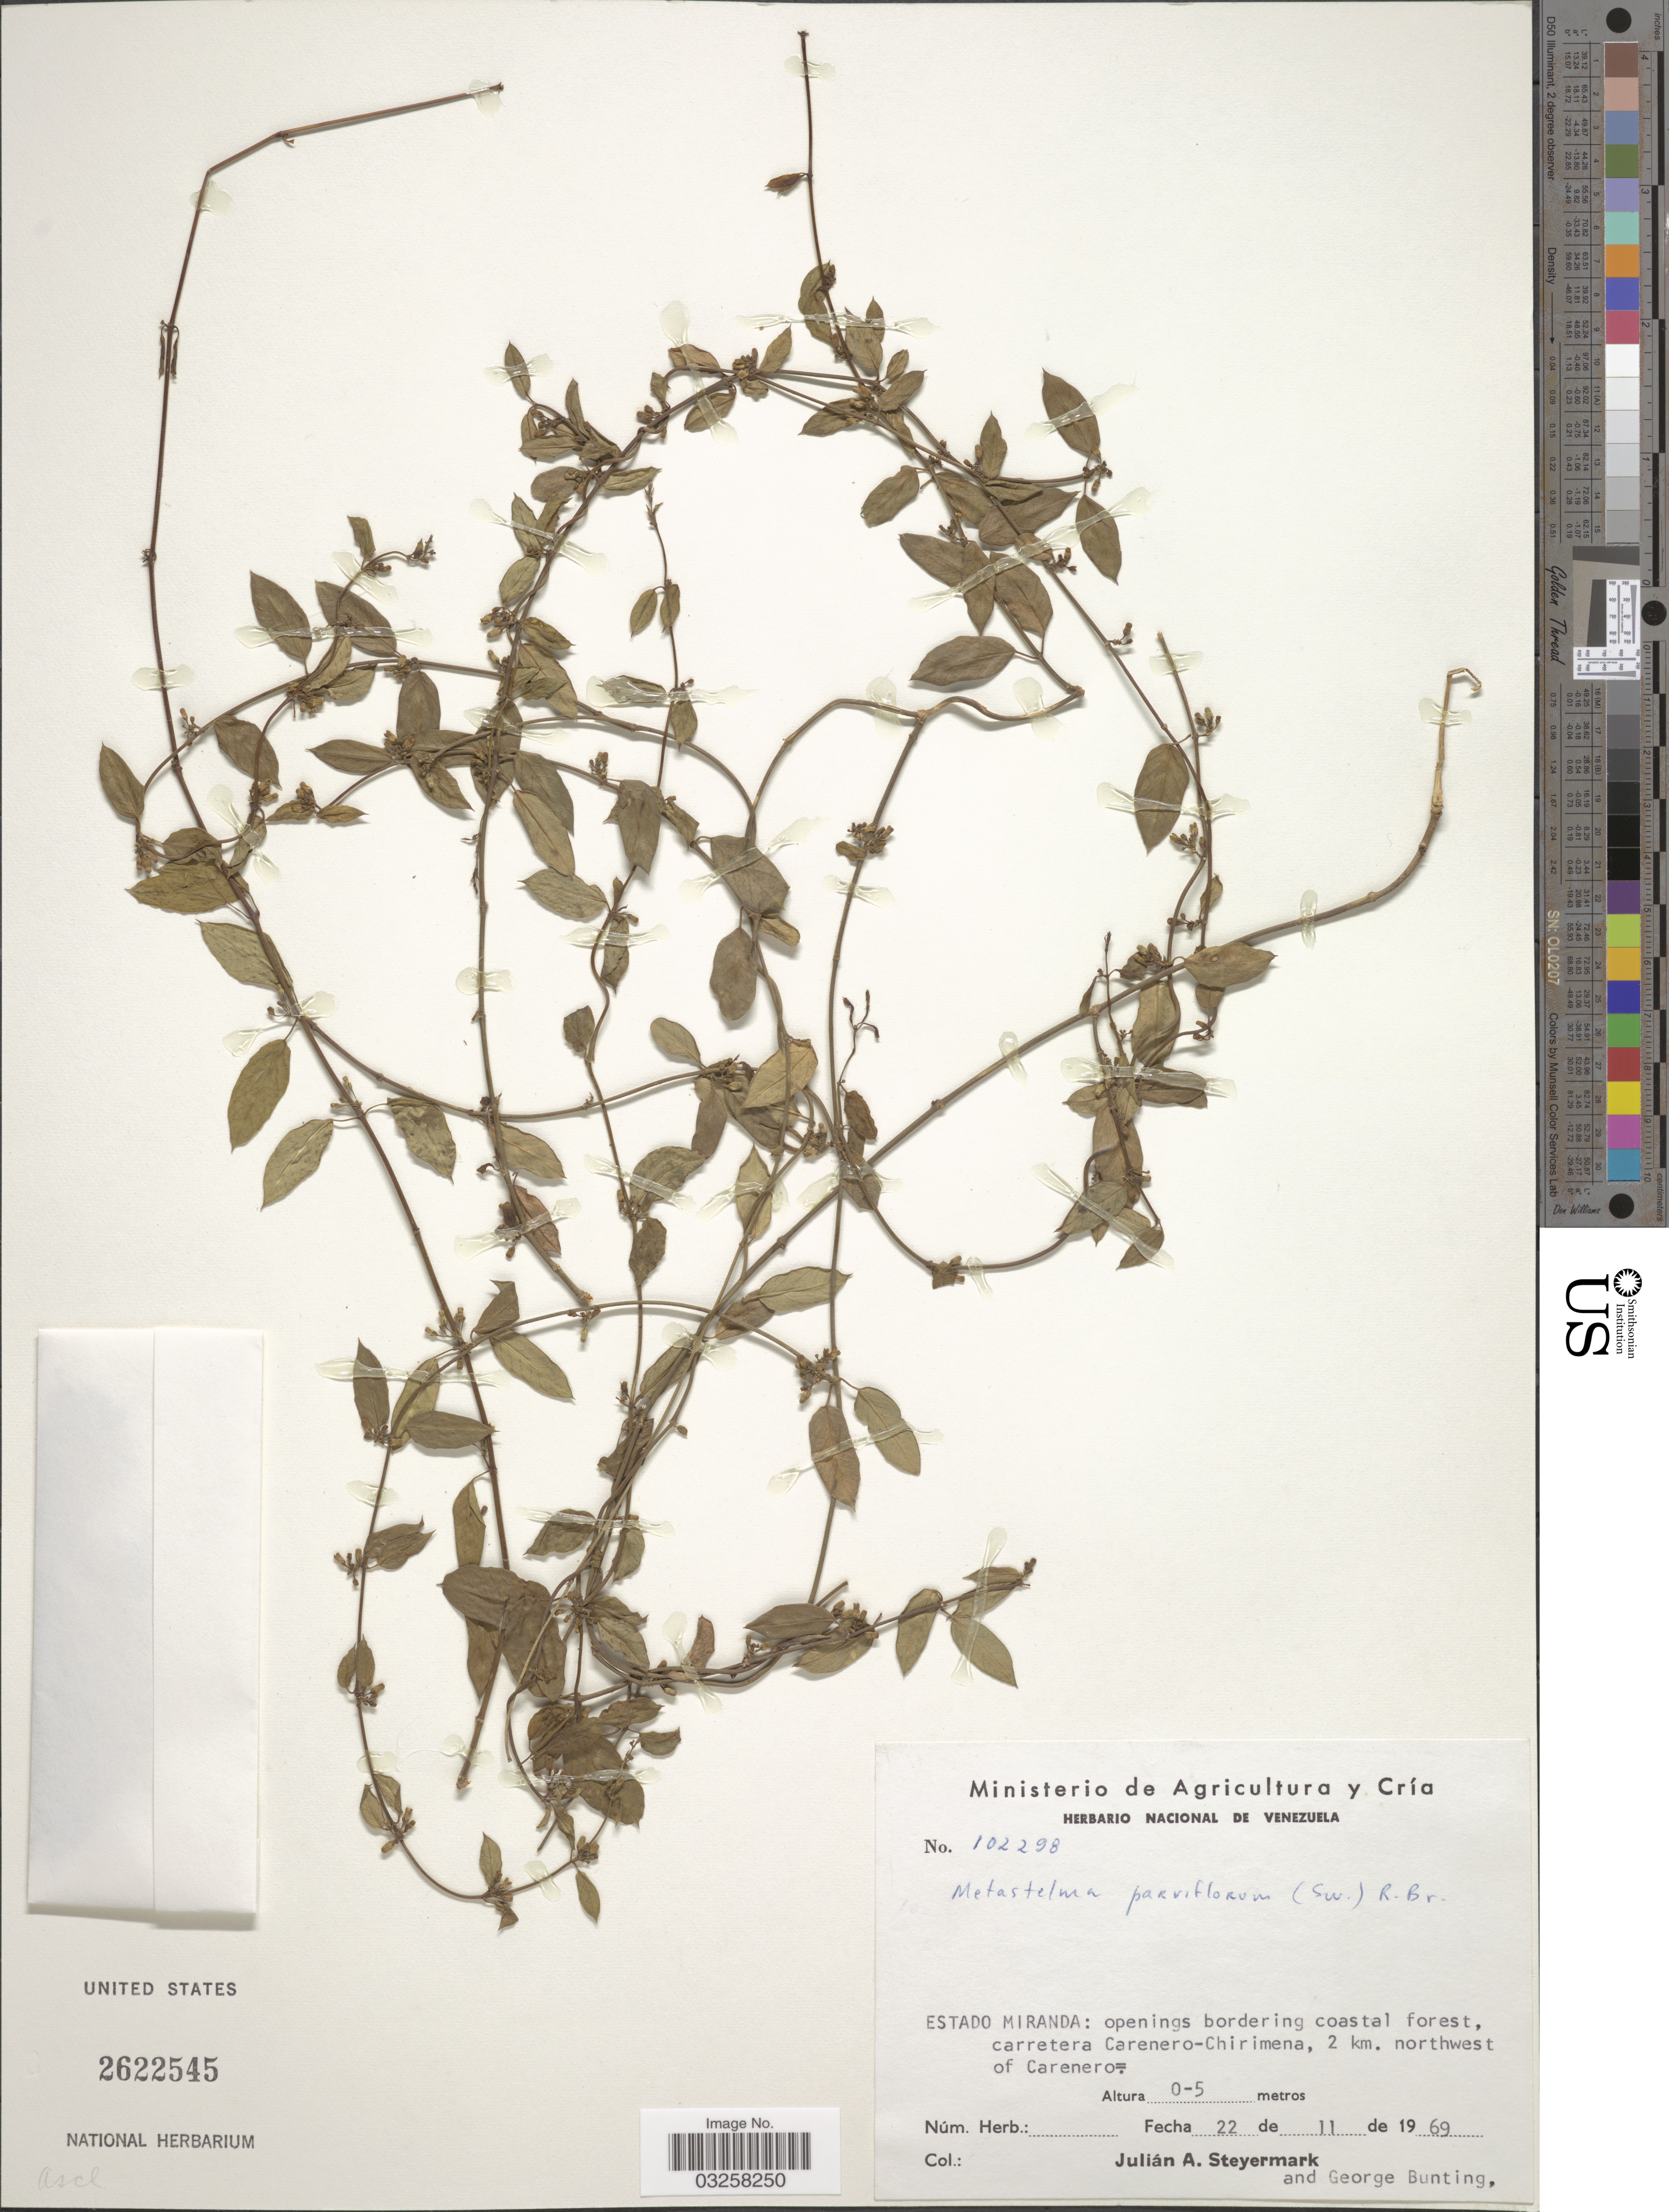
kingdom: Plantae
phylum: Tracheophyta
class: Magnoliopsida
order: Gentianales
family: Apocynaceae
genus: Metastelma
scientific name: Metastelma parviflorum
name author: (Sw.) Schult.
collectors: J. Steyermark & G. S. Bunting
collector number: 102298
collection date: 1969-11-22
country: Venezuela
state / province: Miranda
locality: Openings bordering coastal forest, carretera Carenero-Chirimena, 2 km. northwest of Carenero.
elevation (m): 0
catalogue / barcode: US 2622545